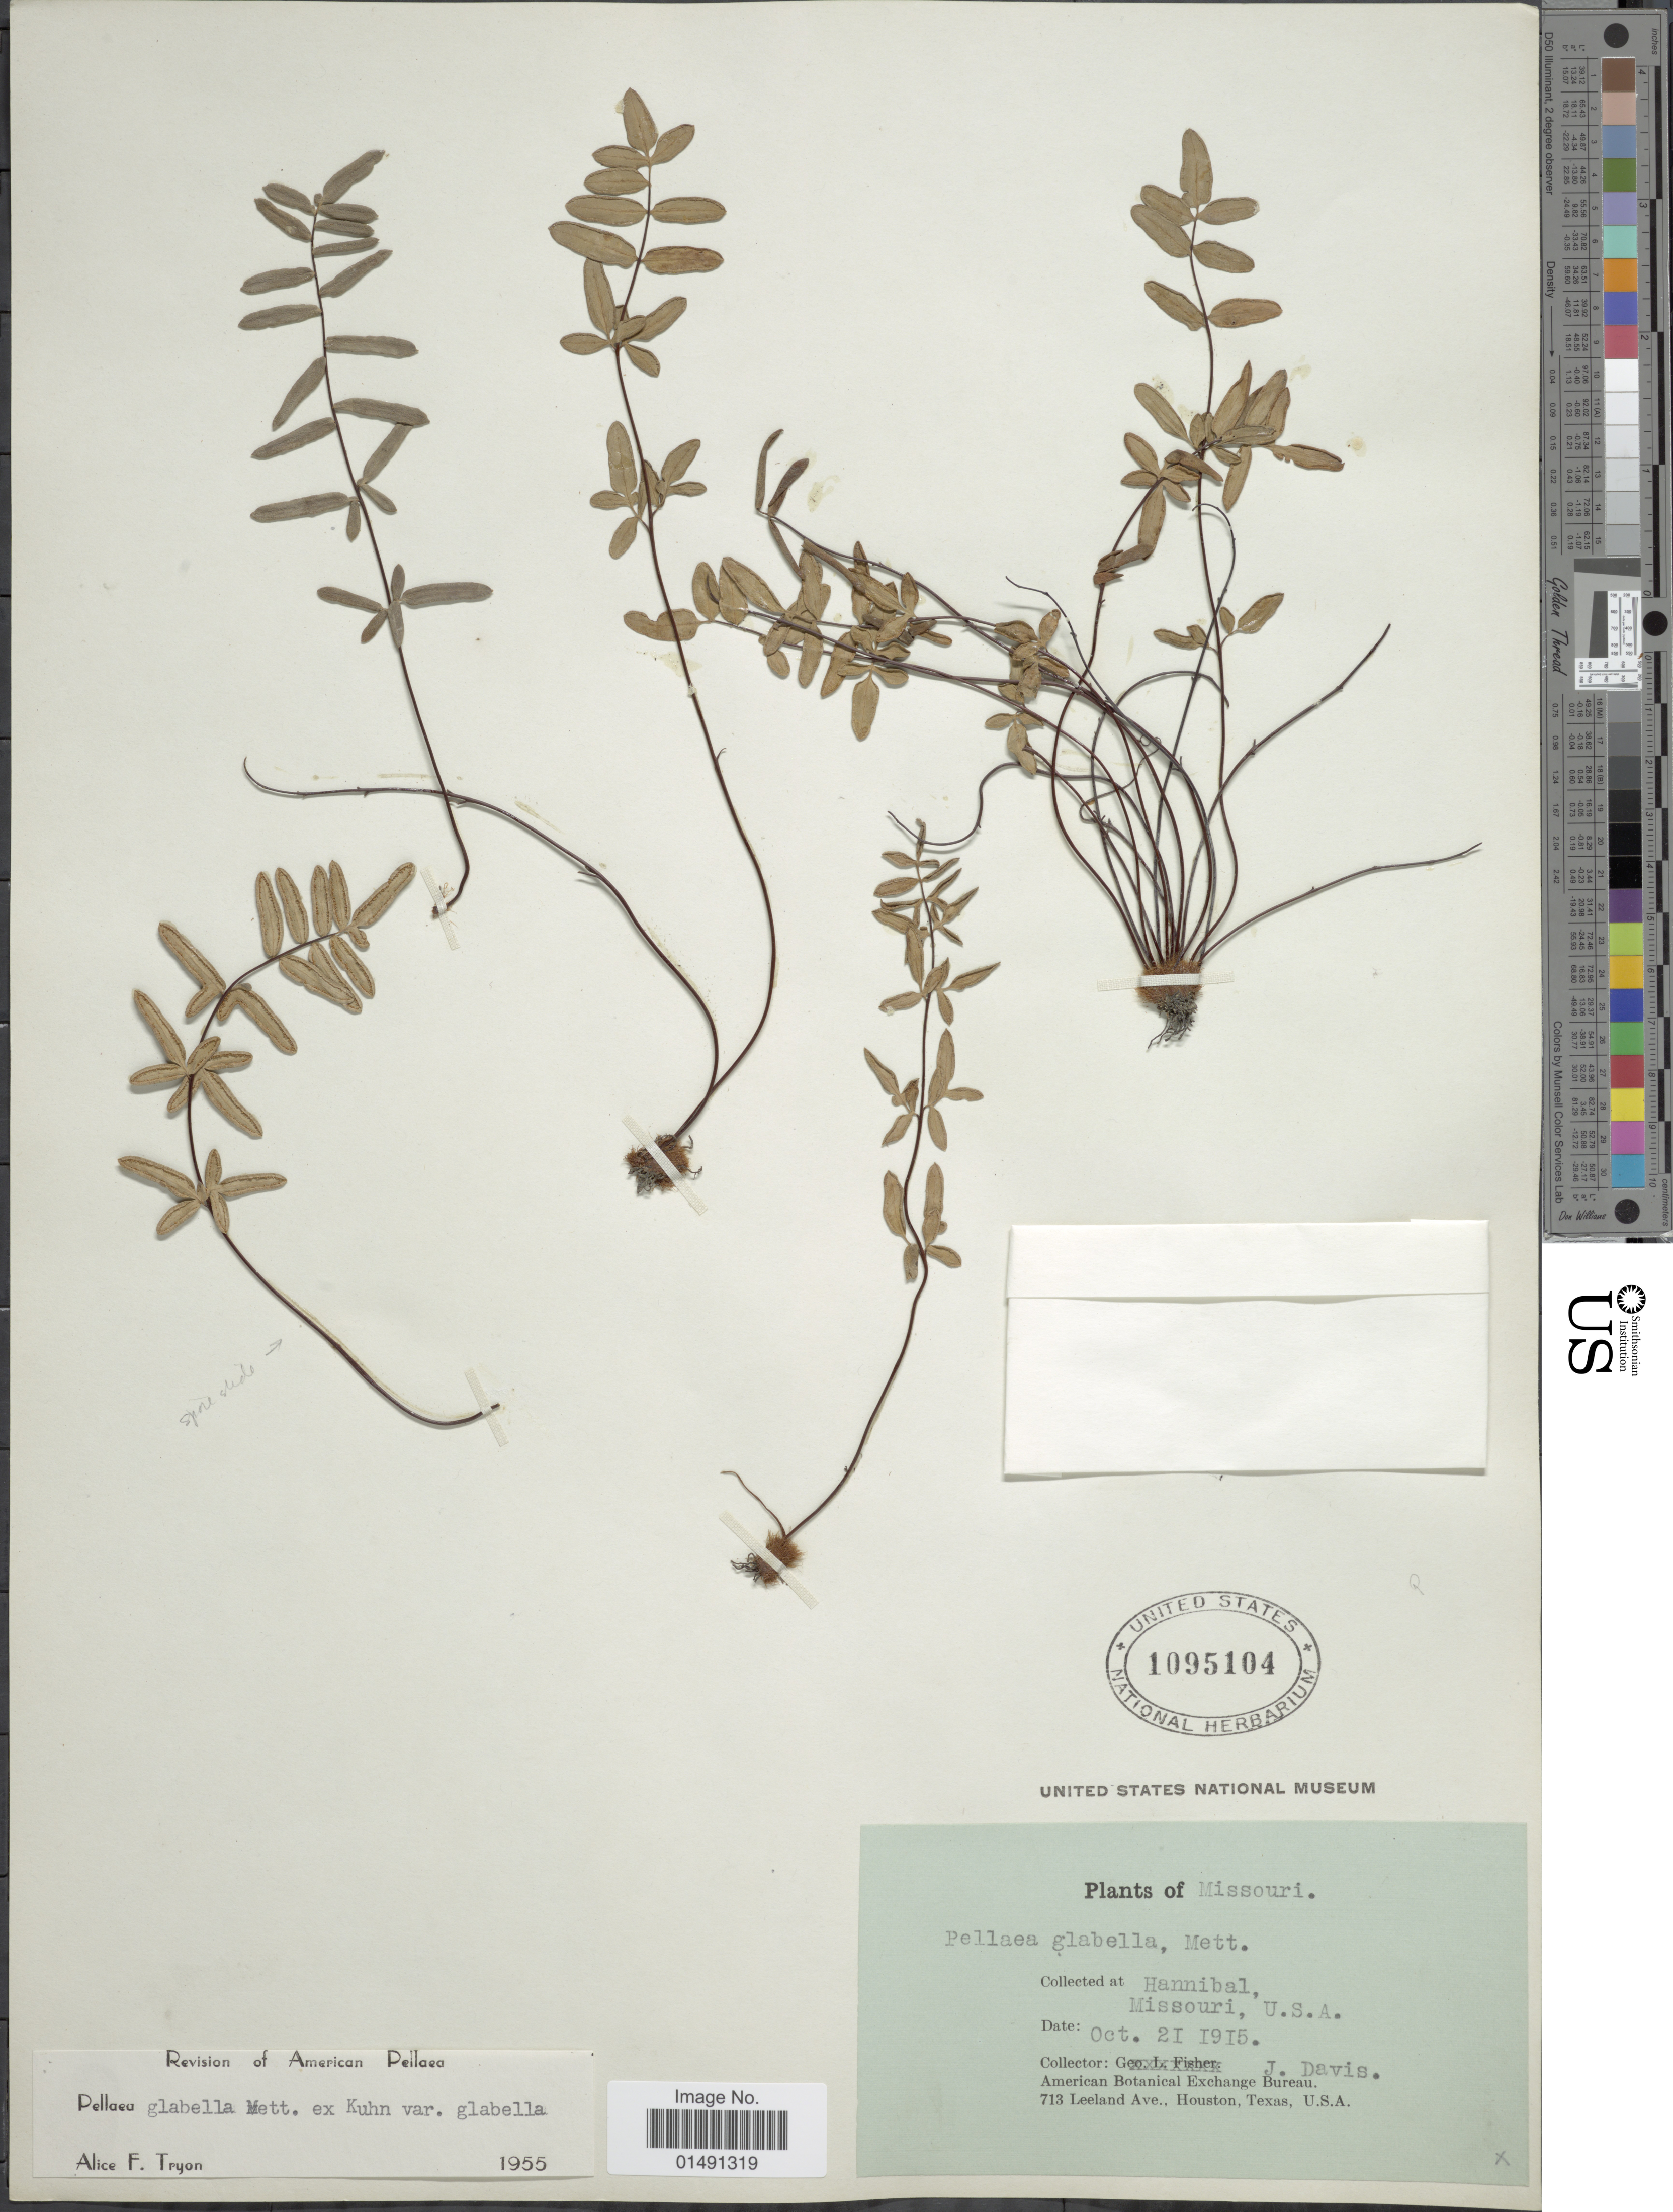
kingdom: Plantae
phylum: Tracheophyta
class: Polypodiopsida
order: Polypodiales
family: Pteridaceae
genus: Pellaea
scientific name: Pellaea glabella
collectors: J. Davis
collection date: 1915-10-21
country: United States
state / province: Missouri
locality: Hannibal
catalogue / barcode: US 1095104